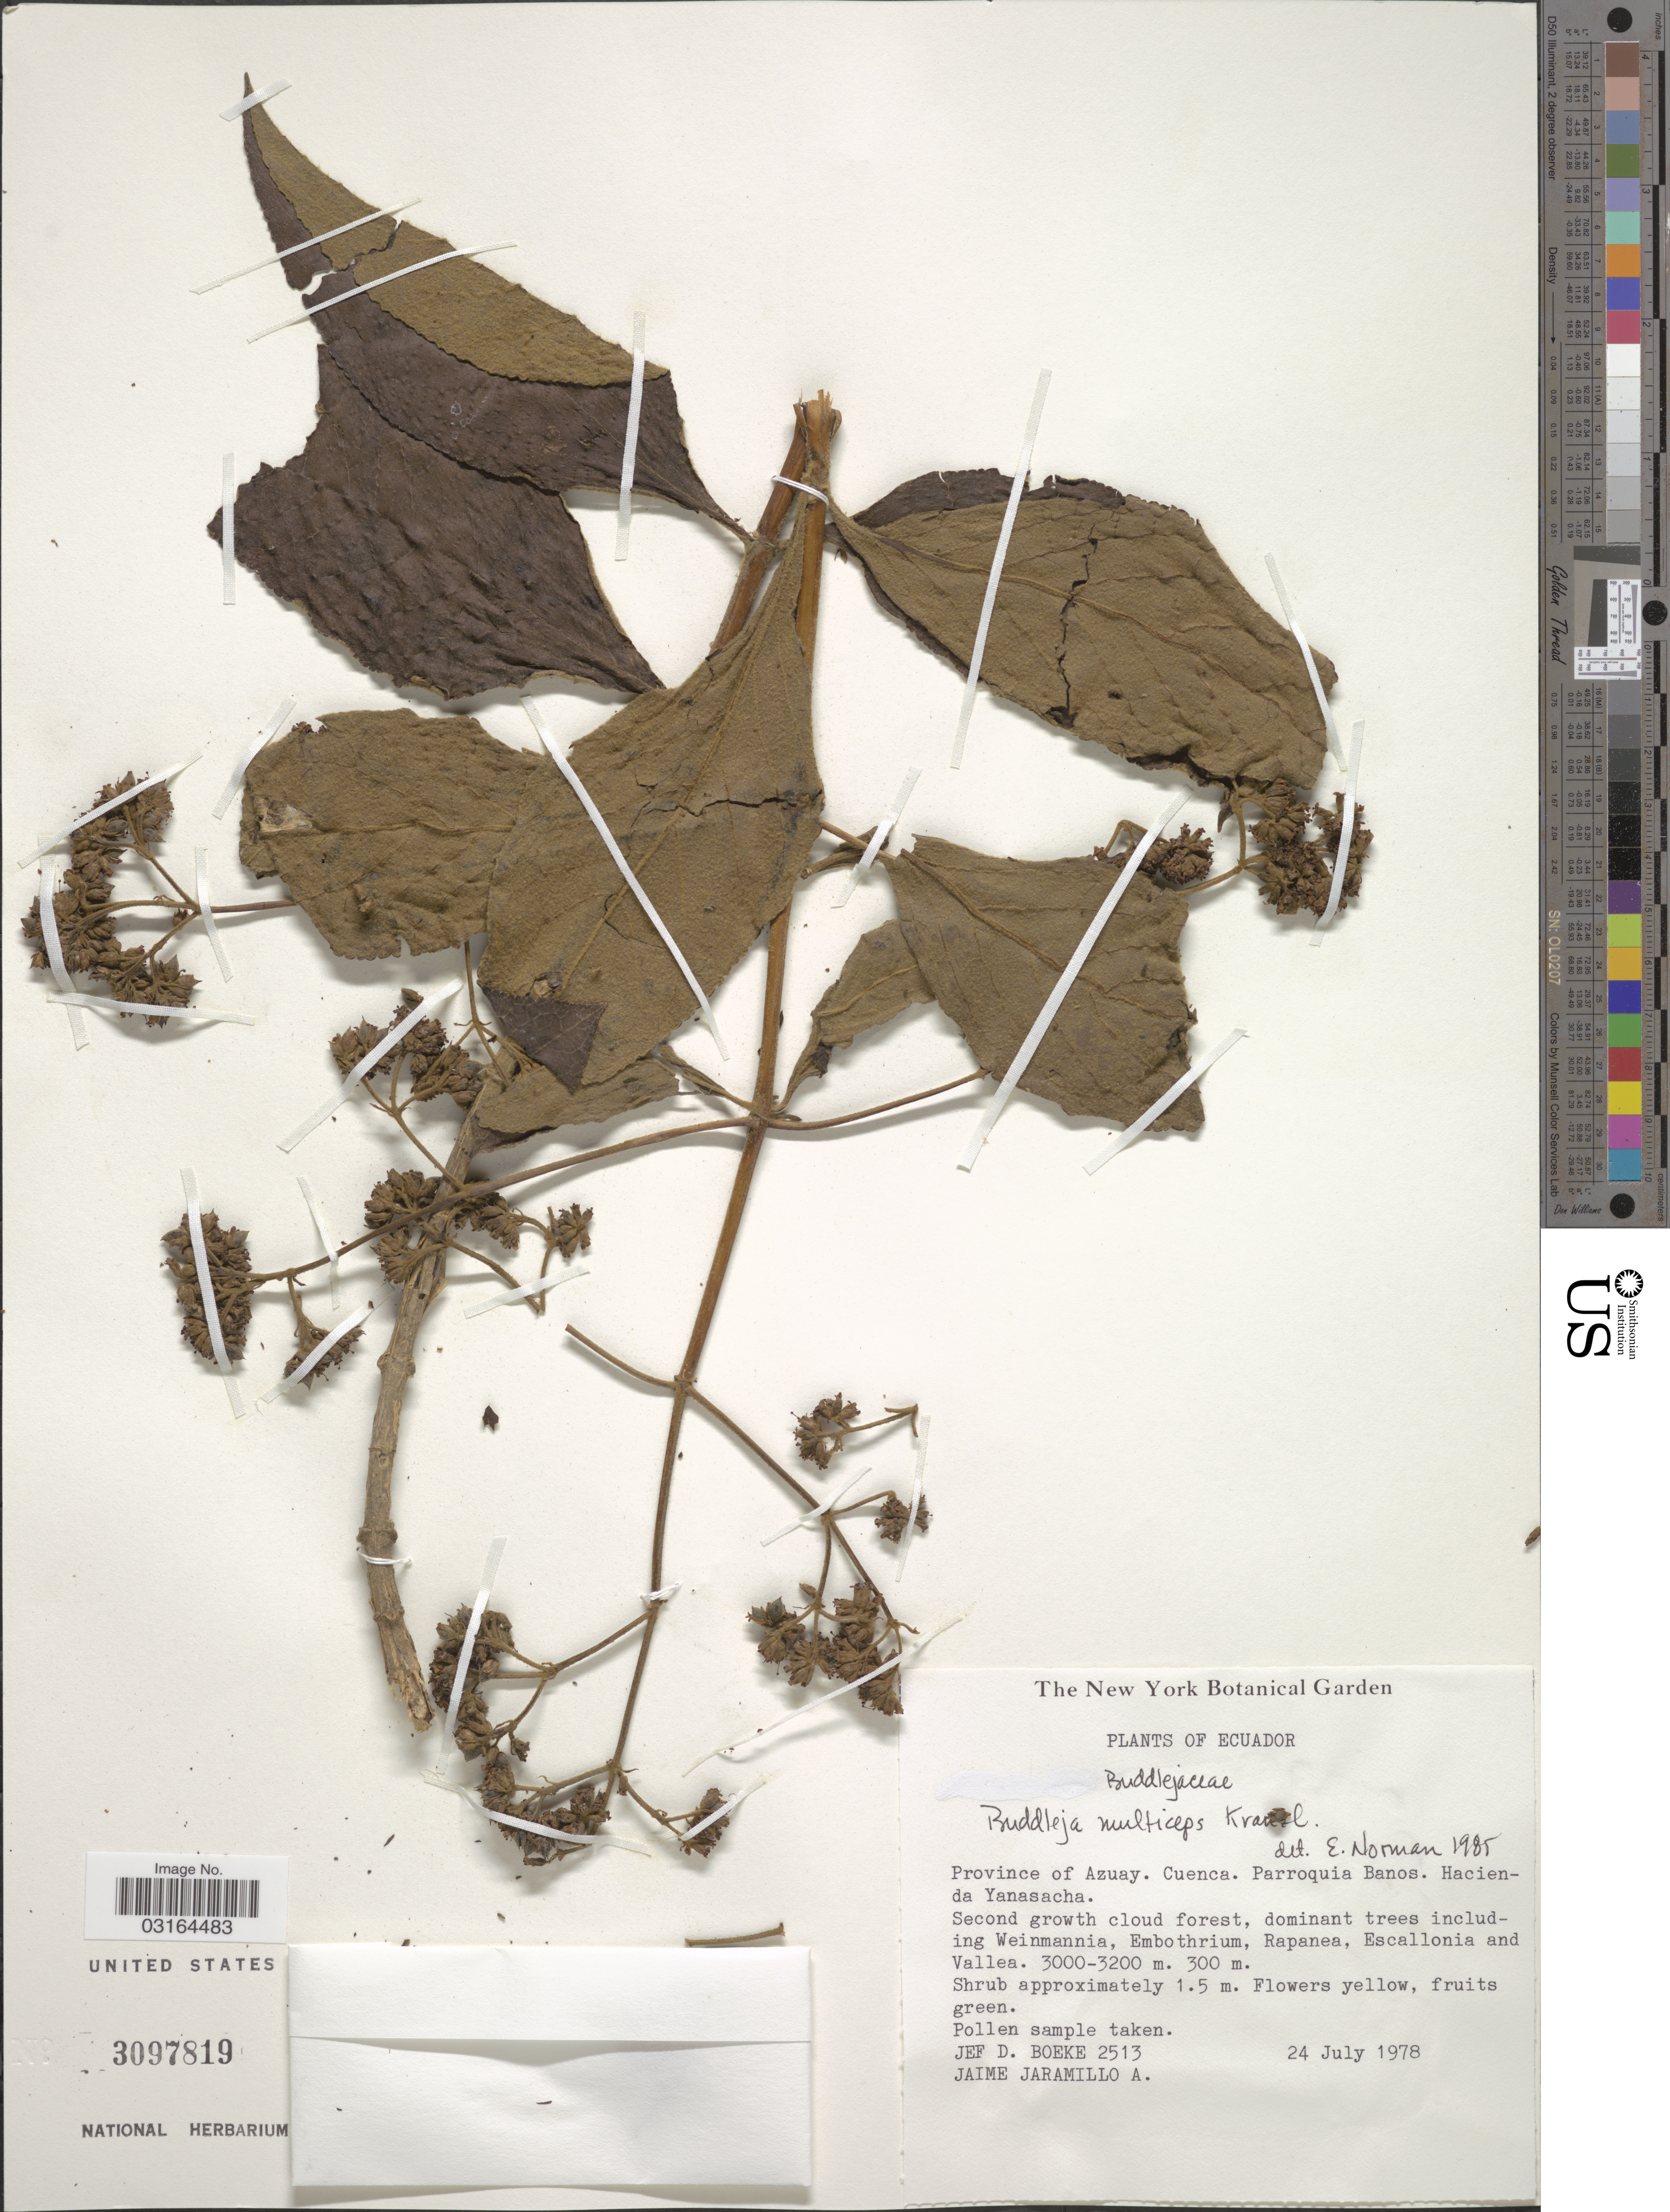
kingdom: Plantae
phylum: Tracheophyta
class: Magnoliopsida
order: Lamiales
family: Scrophulariaceae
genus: Buddleja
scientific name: Buddleja multiceps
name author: Kraenzl.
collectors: J. Boeke & J. L. Jaramillo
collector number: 2513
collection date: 1978-07-24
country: Ecuador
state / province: Azuay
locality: Province of Azuay. Cuenca. Parroquia Banos. Hacienda Yanasacha.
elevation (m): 300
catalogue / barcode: US 3097819